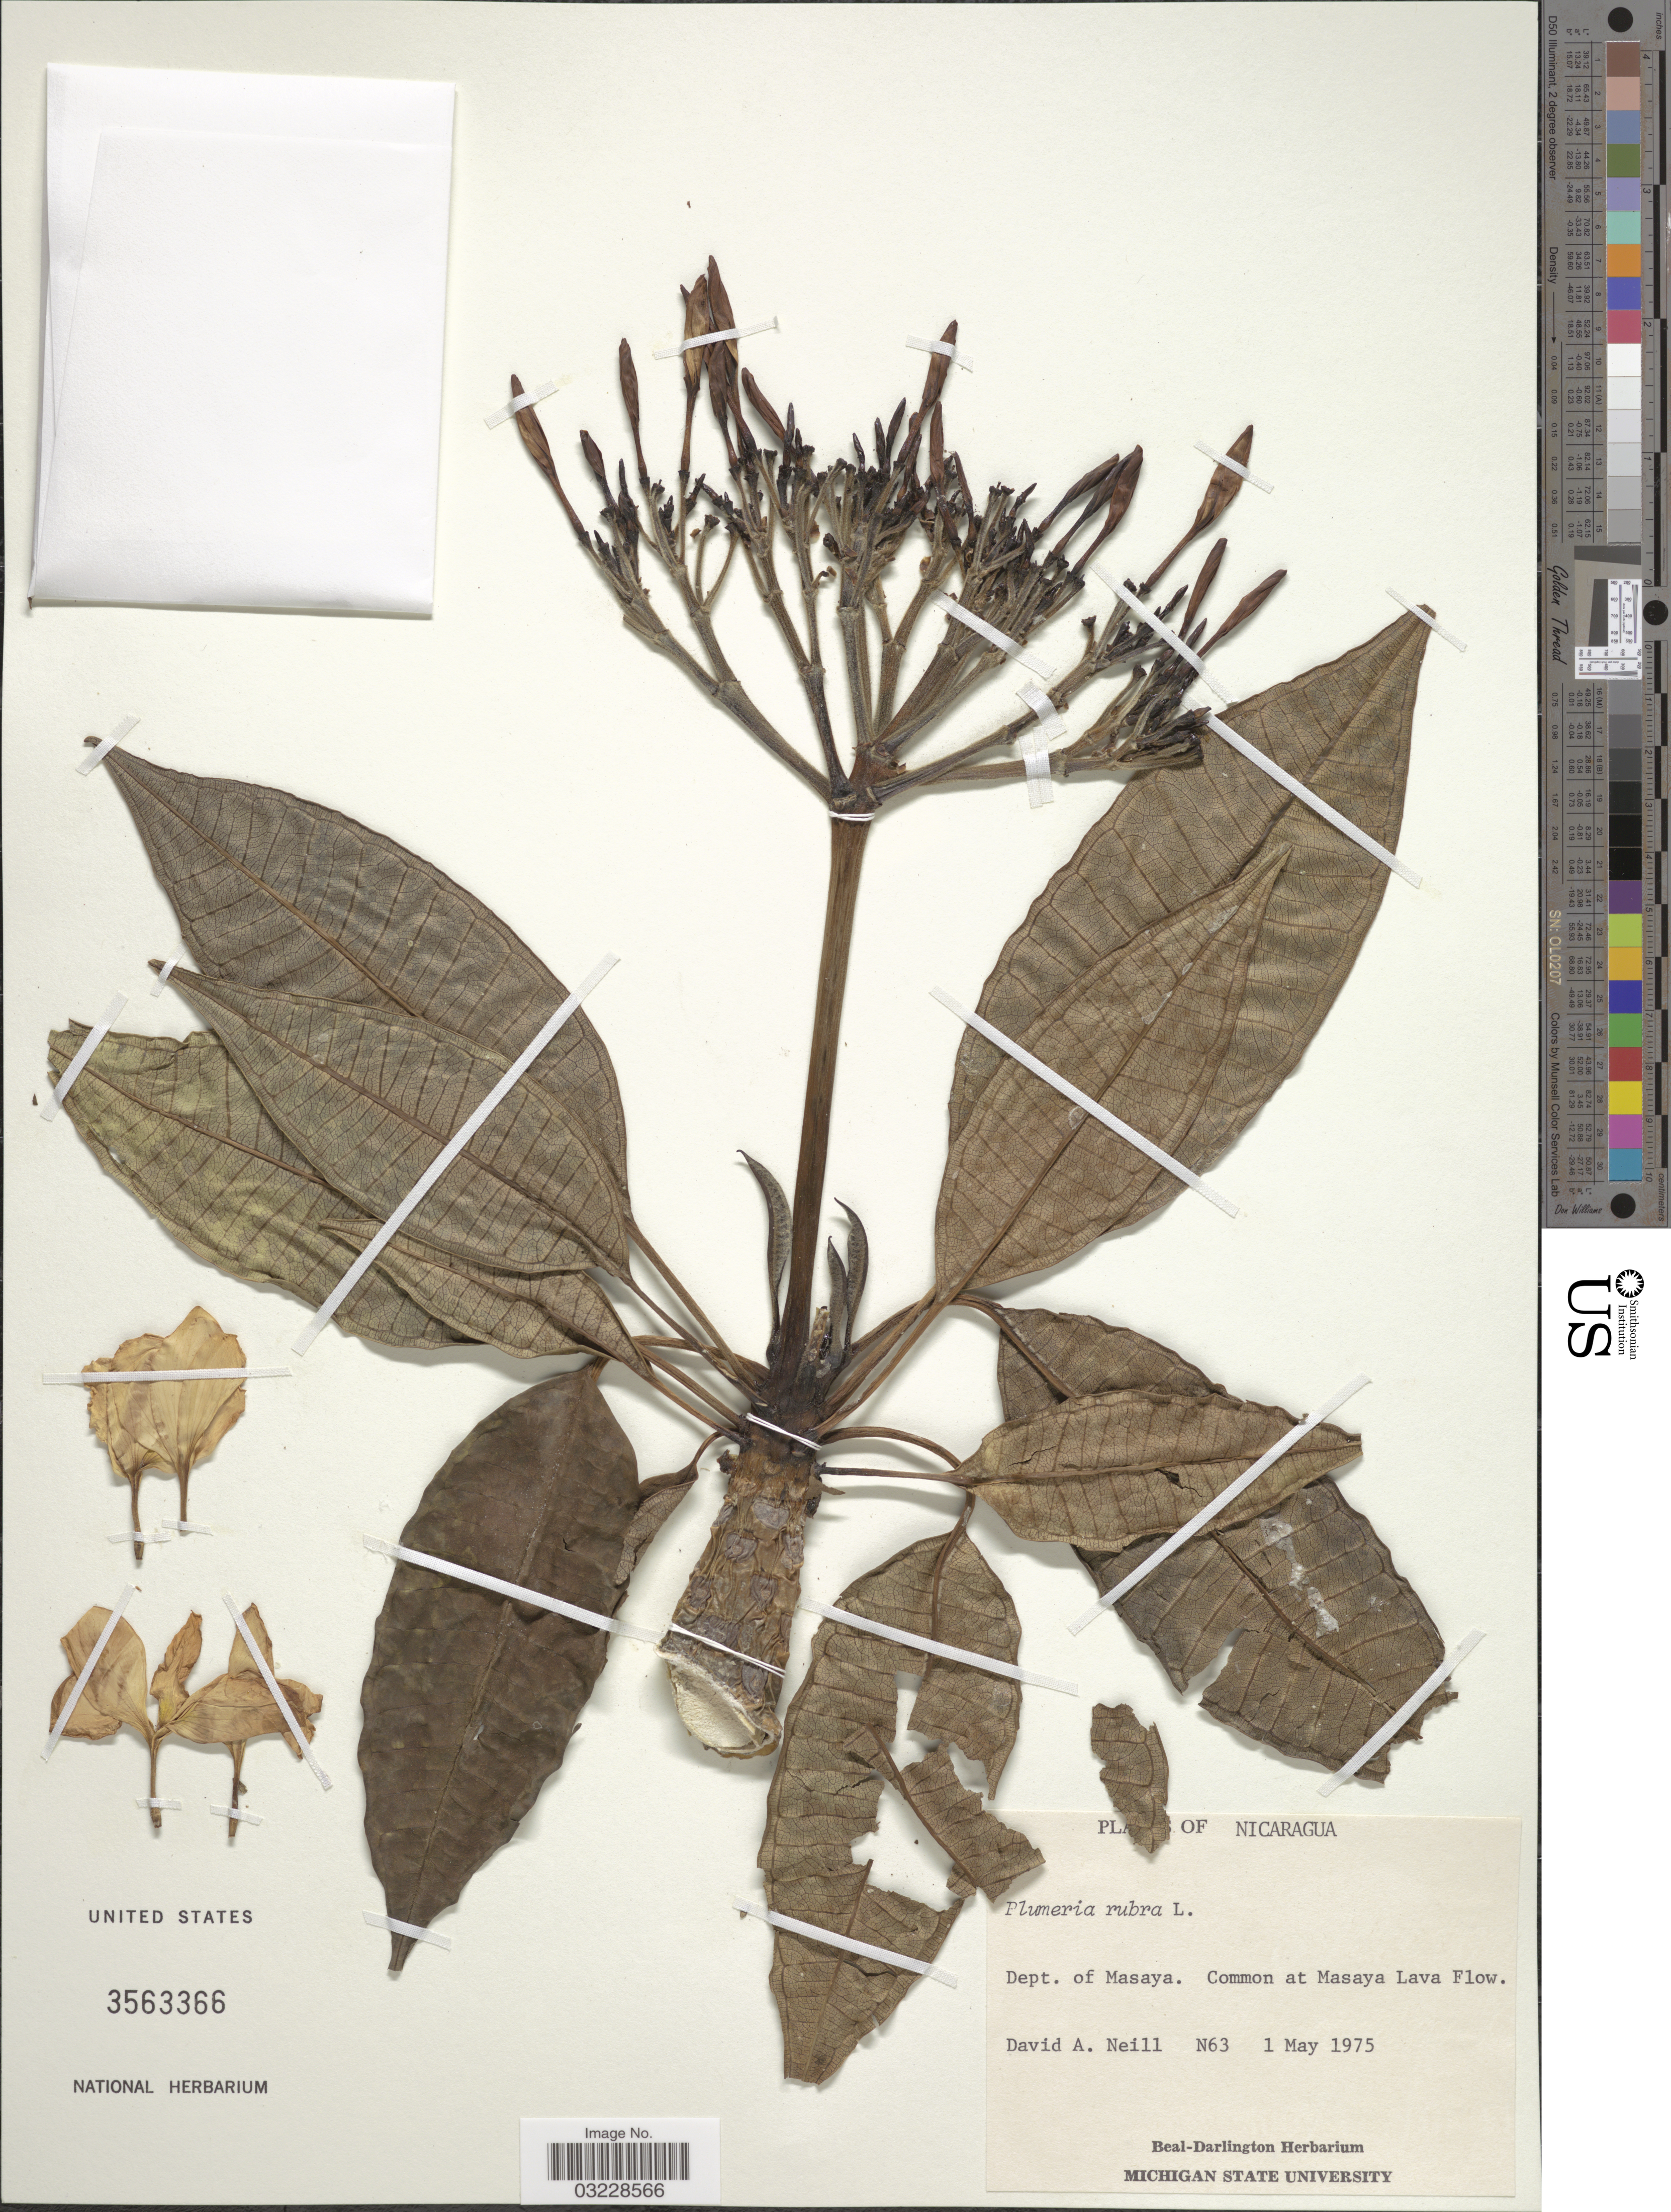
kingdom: Plantae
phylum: Tracheophyta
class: Magnoliopsida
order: Gentianales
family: Apocynaceae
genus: Plumeria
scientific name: Plumeria rubra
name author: L.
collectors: D. A. Neill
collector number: N63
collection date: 1975-05-01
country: Nicaragua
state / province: Masaya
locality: Dept. of Masaya, Common at Masaya Lava Flow.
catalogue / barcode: US 3563366